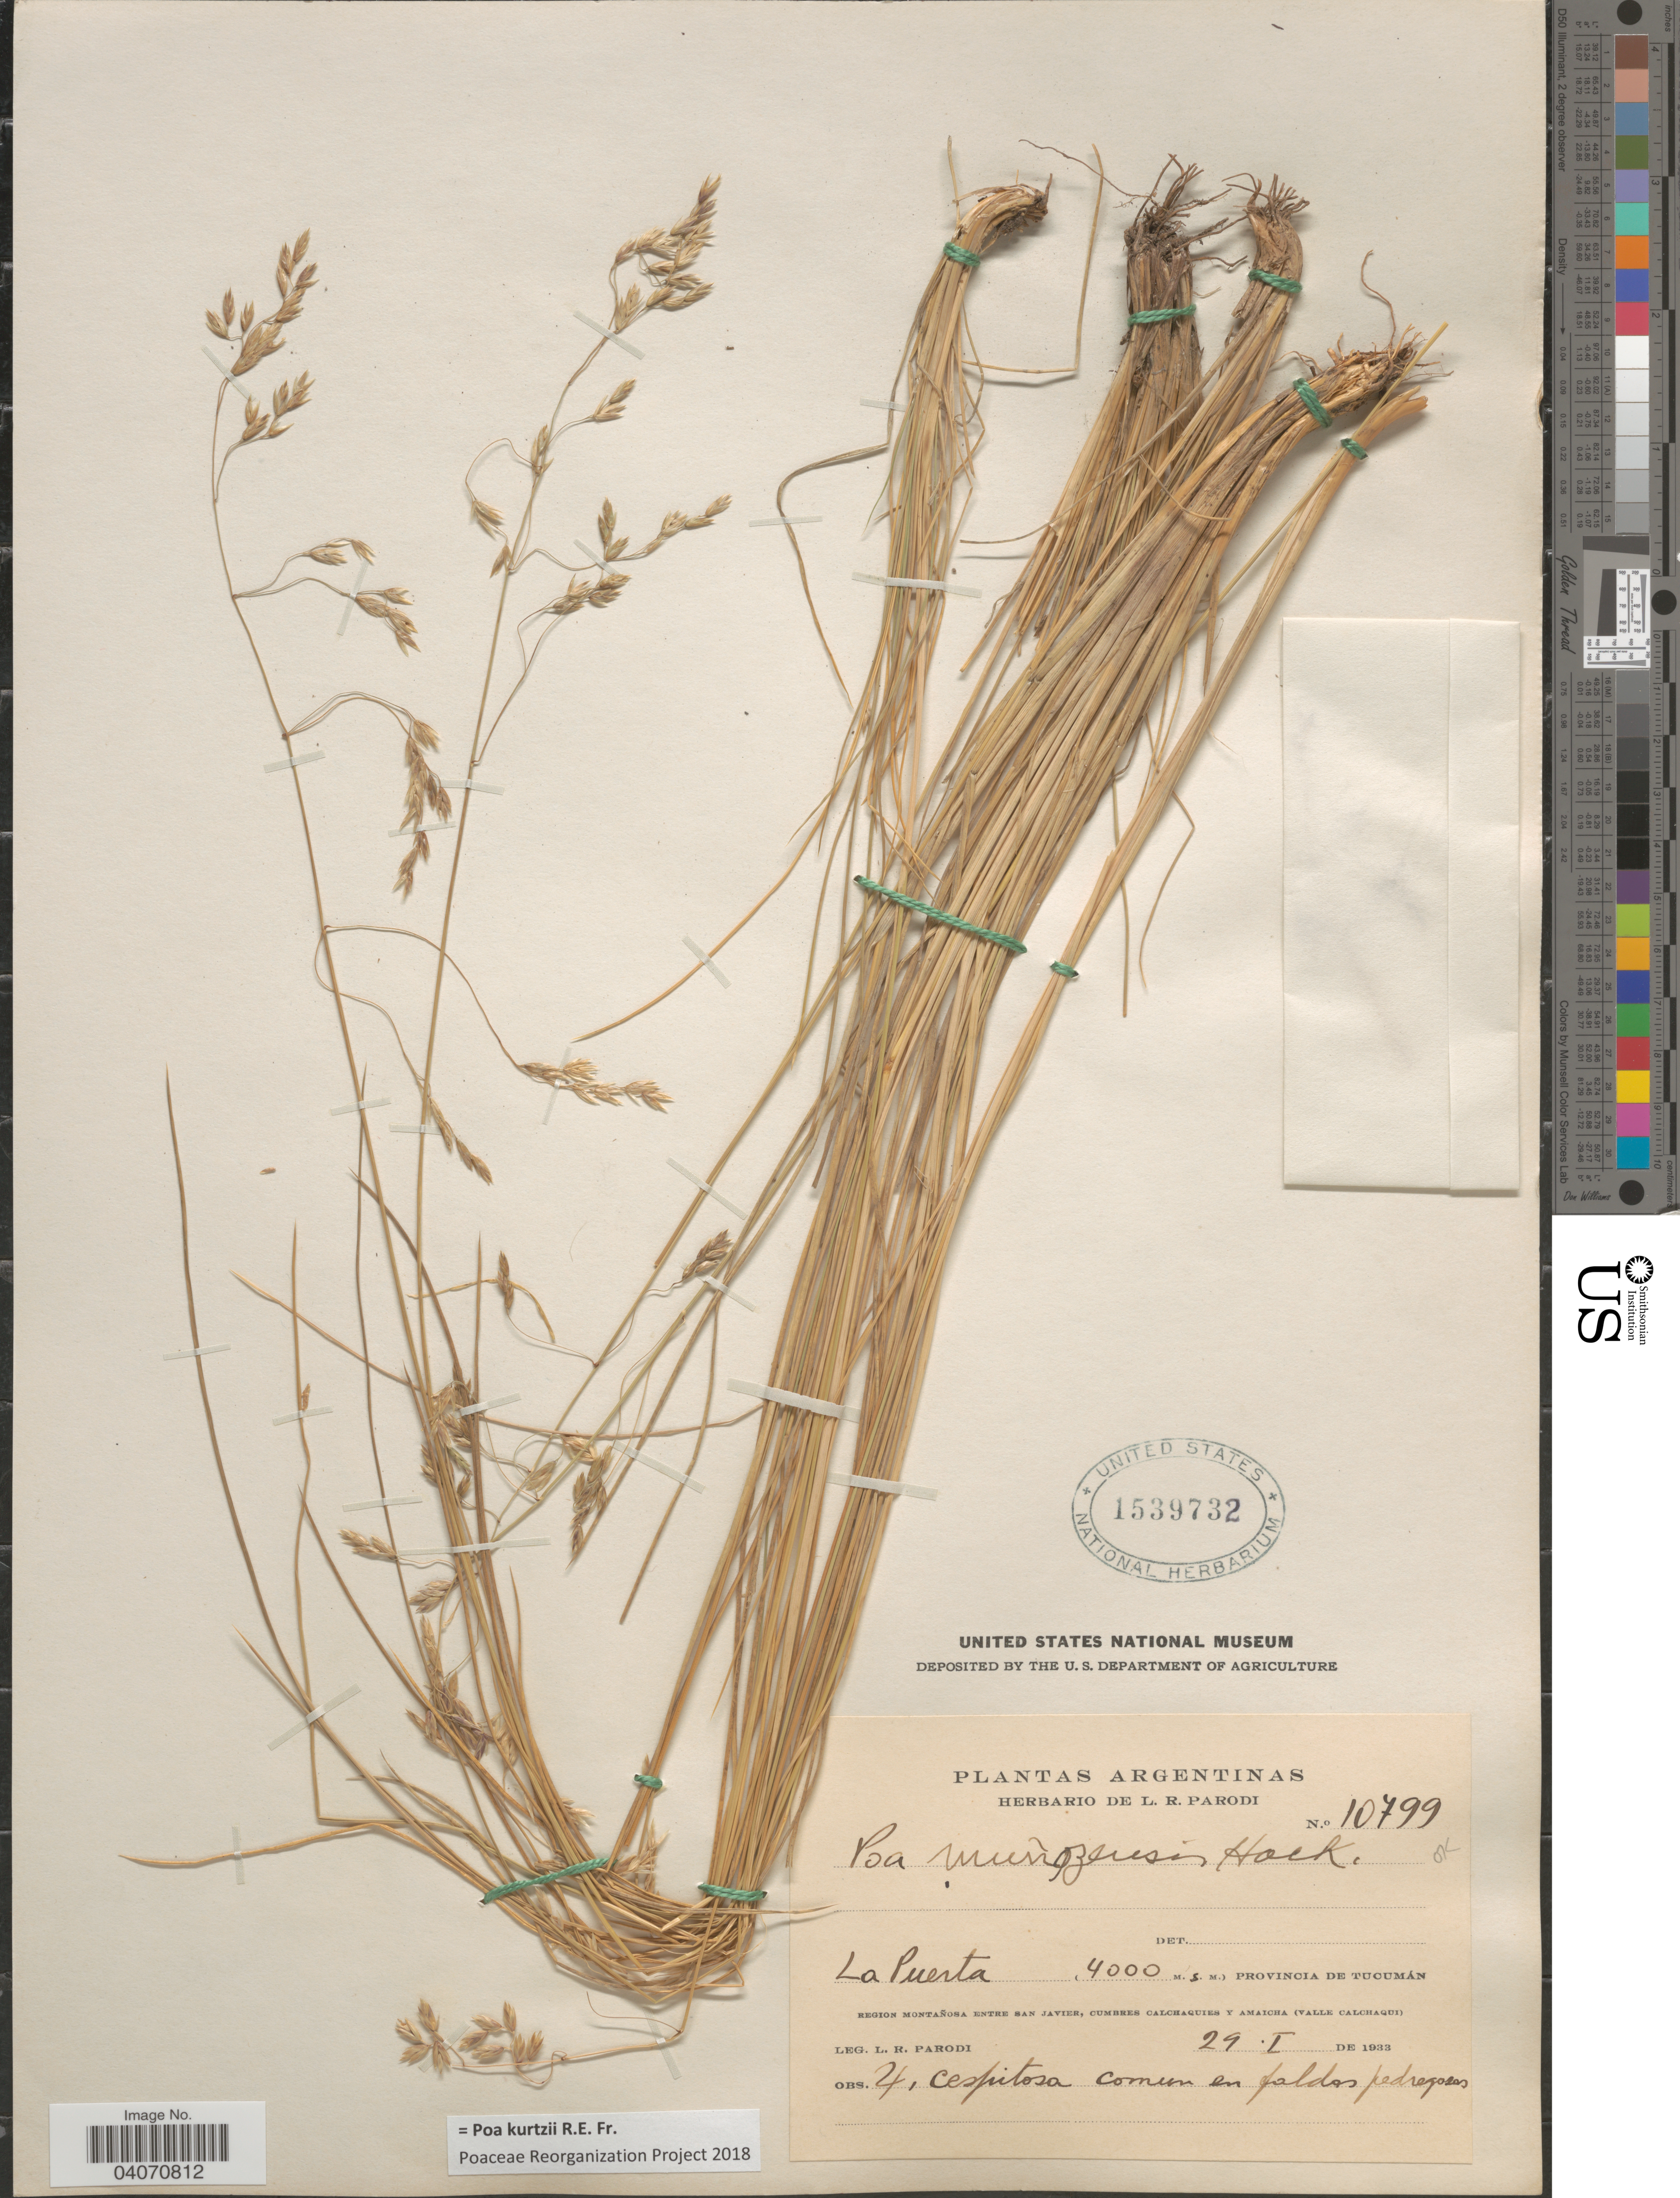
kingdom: Plantae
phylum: Tracheophyta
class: Liliopsida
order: Poales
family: Poaceae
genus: Poa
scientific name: Poa kurtzii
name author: R.E. Fr.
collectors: L. R. Parodi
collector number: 10799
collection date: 1933-01-29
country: Argentina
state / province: Tucuman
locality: La Puerta. Region montañosa entre San Javier, cumbres Calchaquies y Amaicha (Valle Calchaqui).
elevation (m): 4000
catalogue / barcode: US 1539732